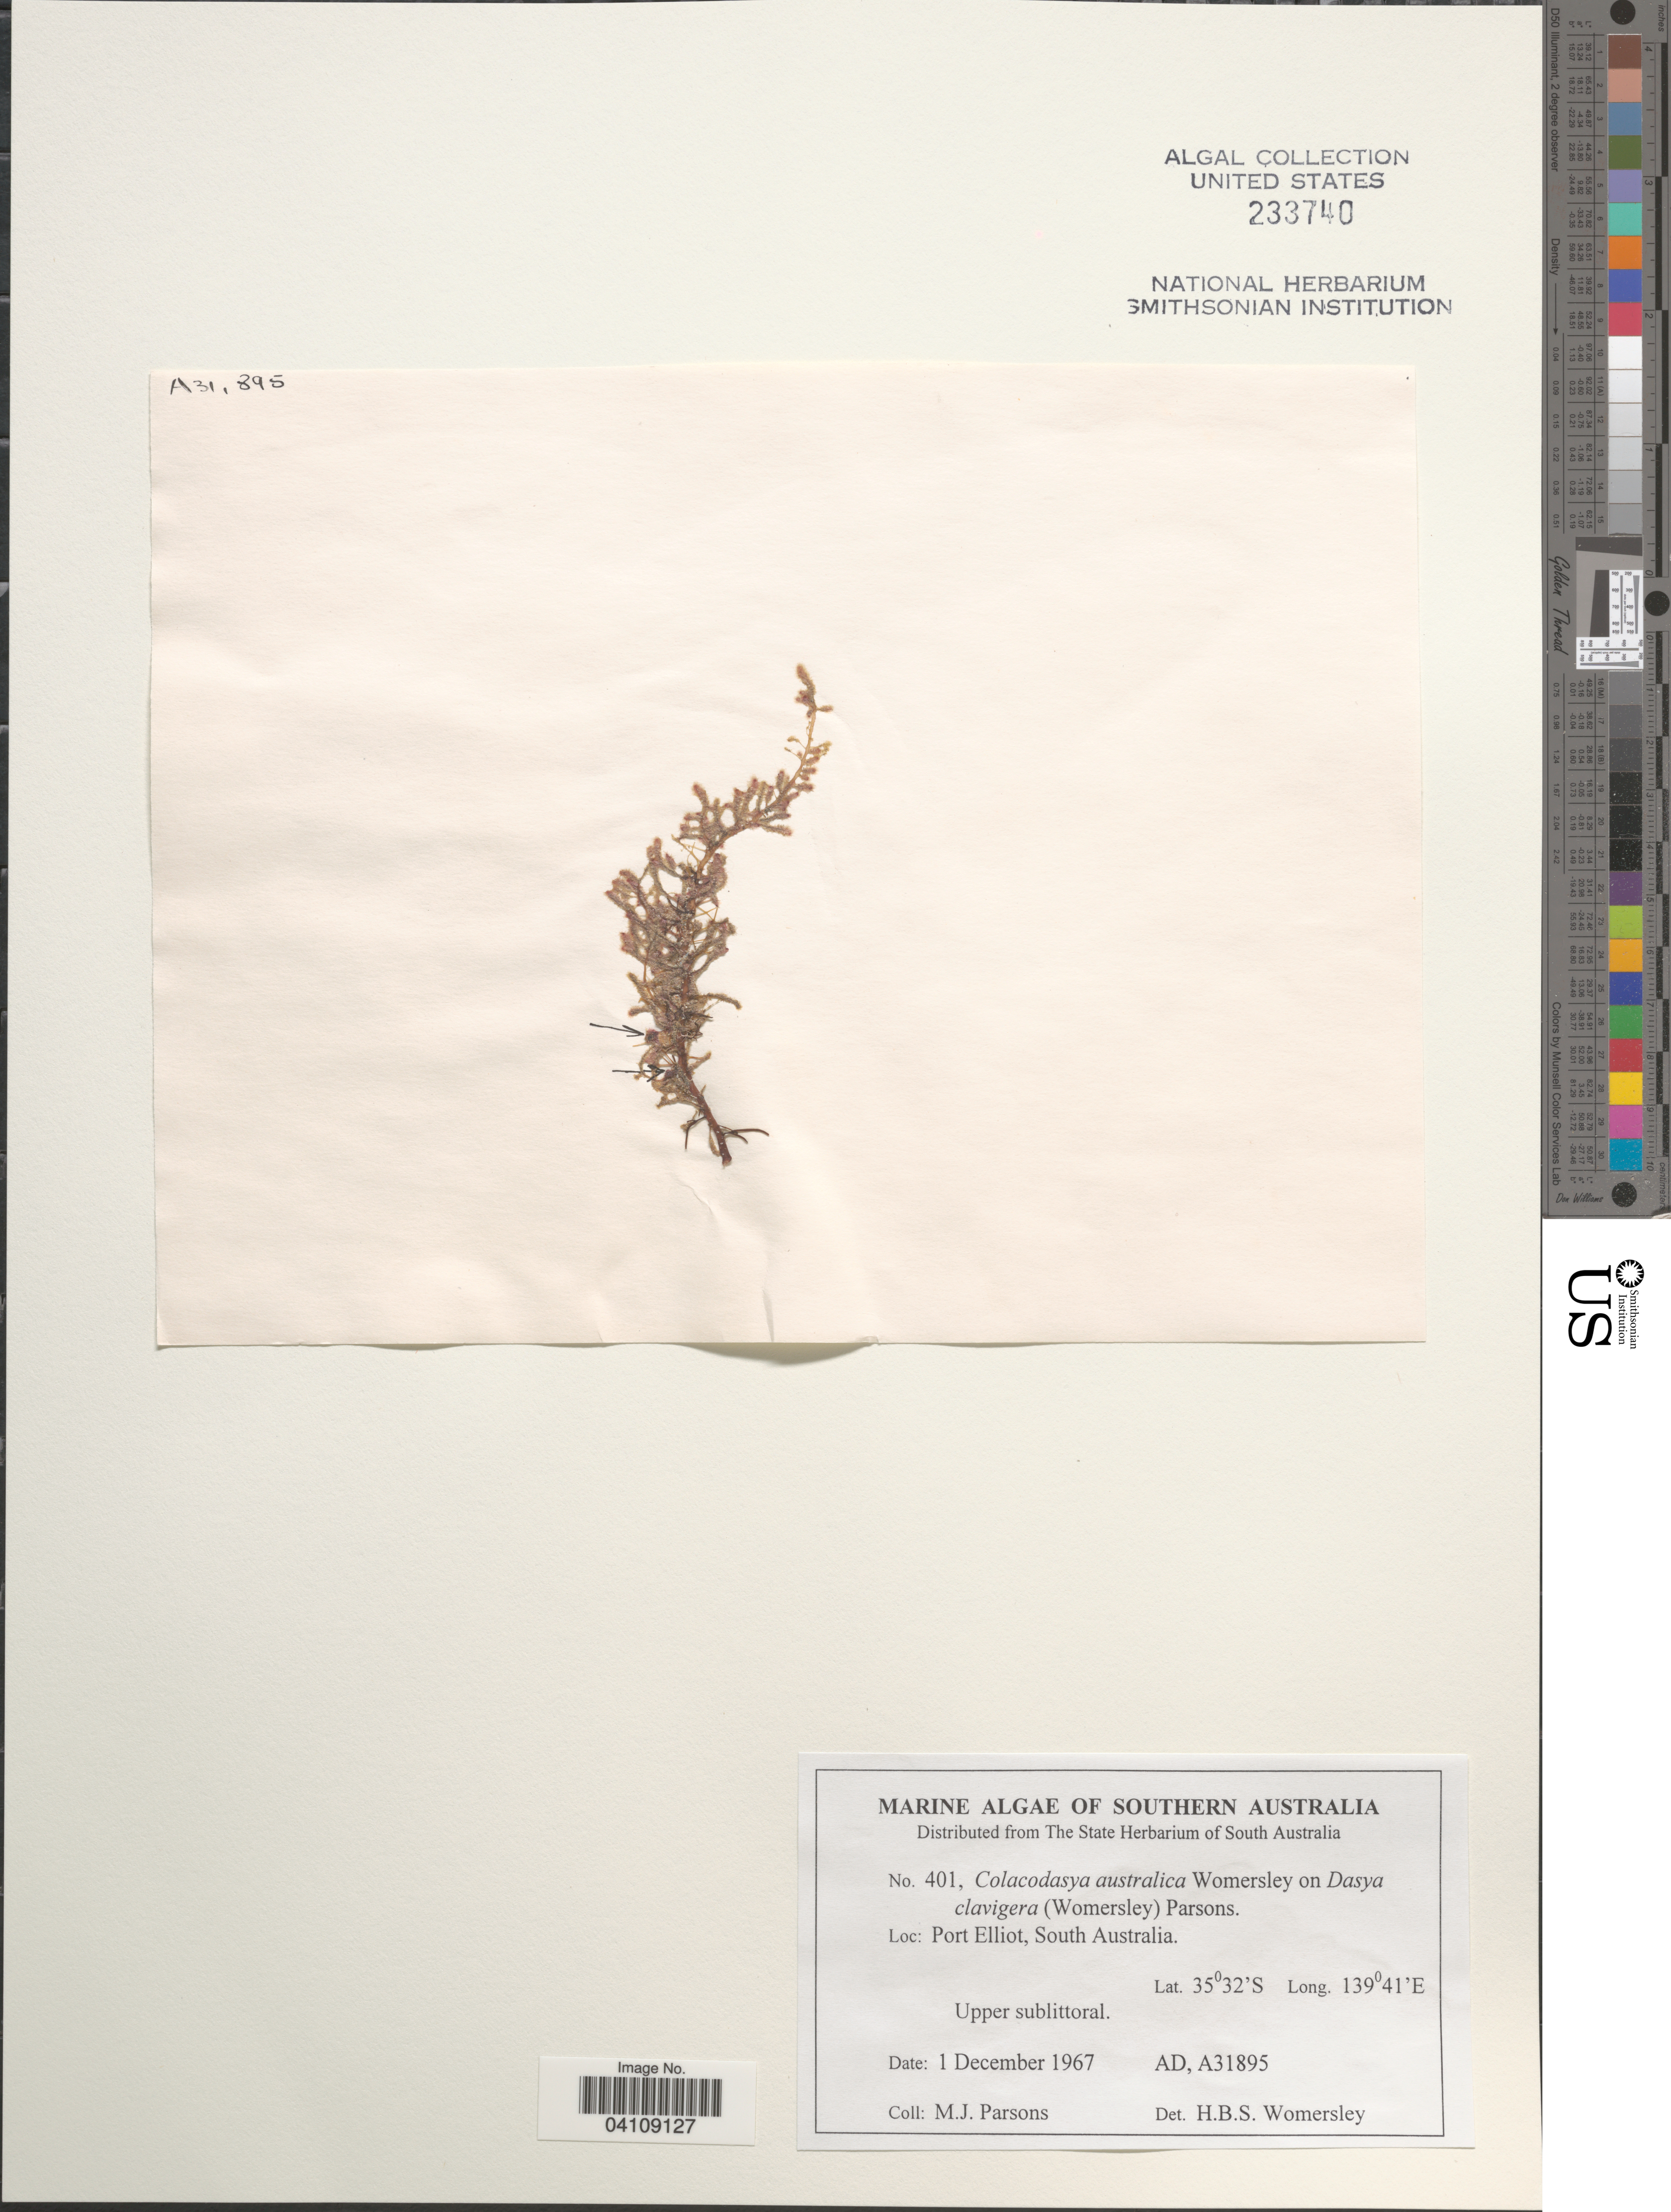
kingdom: Plantae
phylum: Rhodophyta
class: Florideophyceae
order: Ceramiales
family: Dasyaceae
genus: Colacodasya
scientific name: Colacodasya australica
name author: Womersley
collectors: M. Parsons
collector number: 401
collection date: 1967-12-01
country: Australia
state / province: South Australia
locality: Southern Australia. Port Elliot.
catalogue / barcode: US 233740